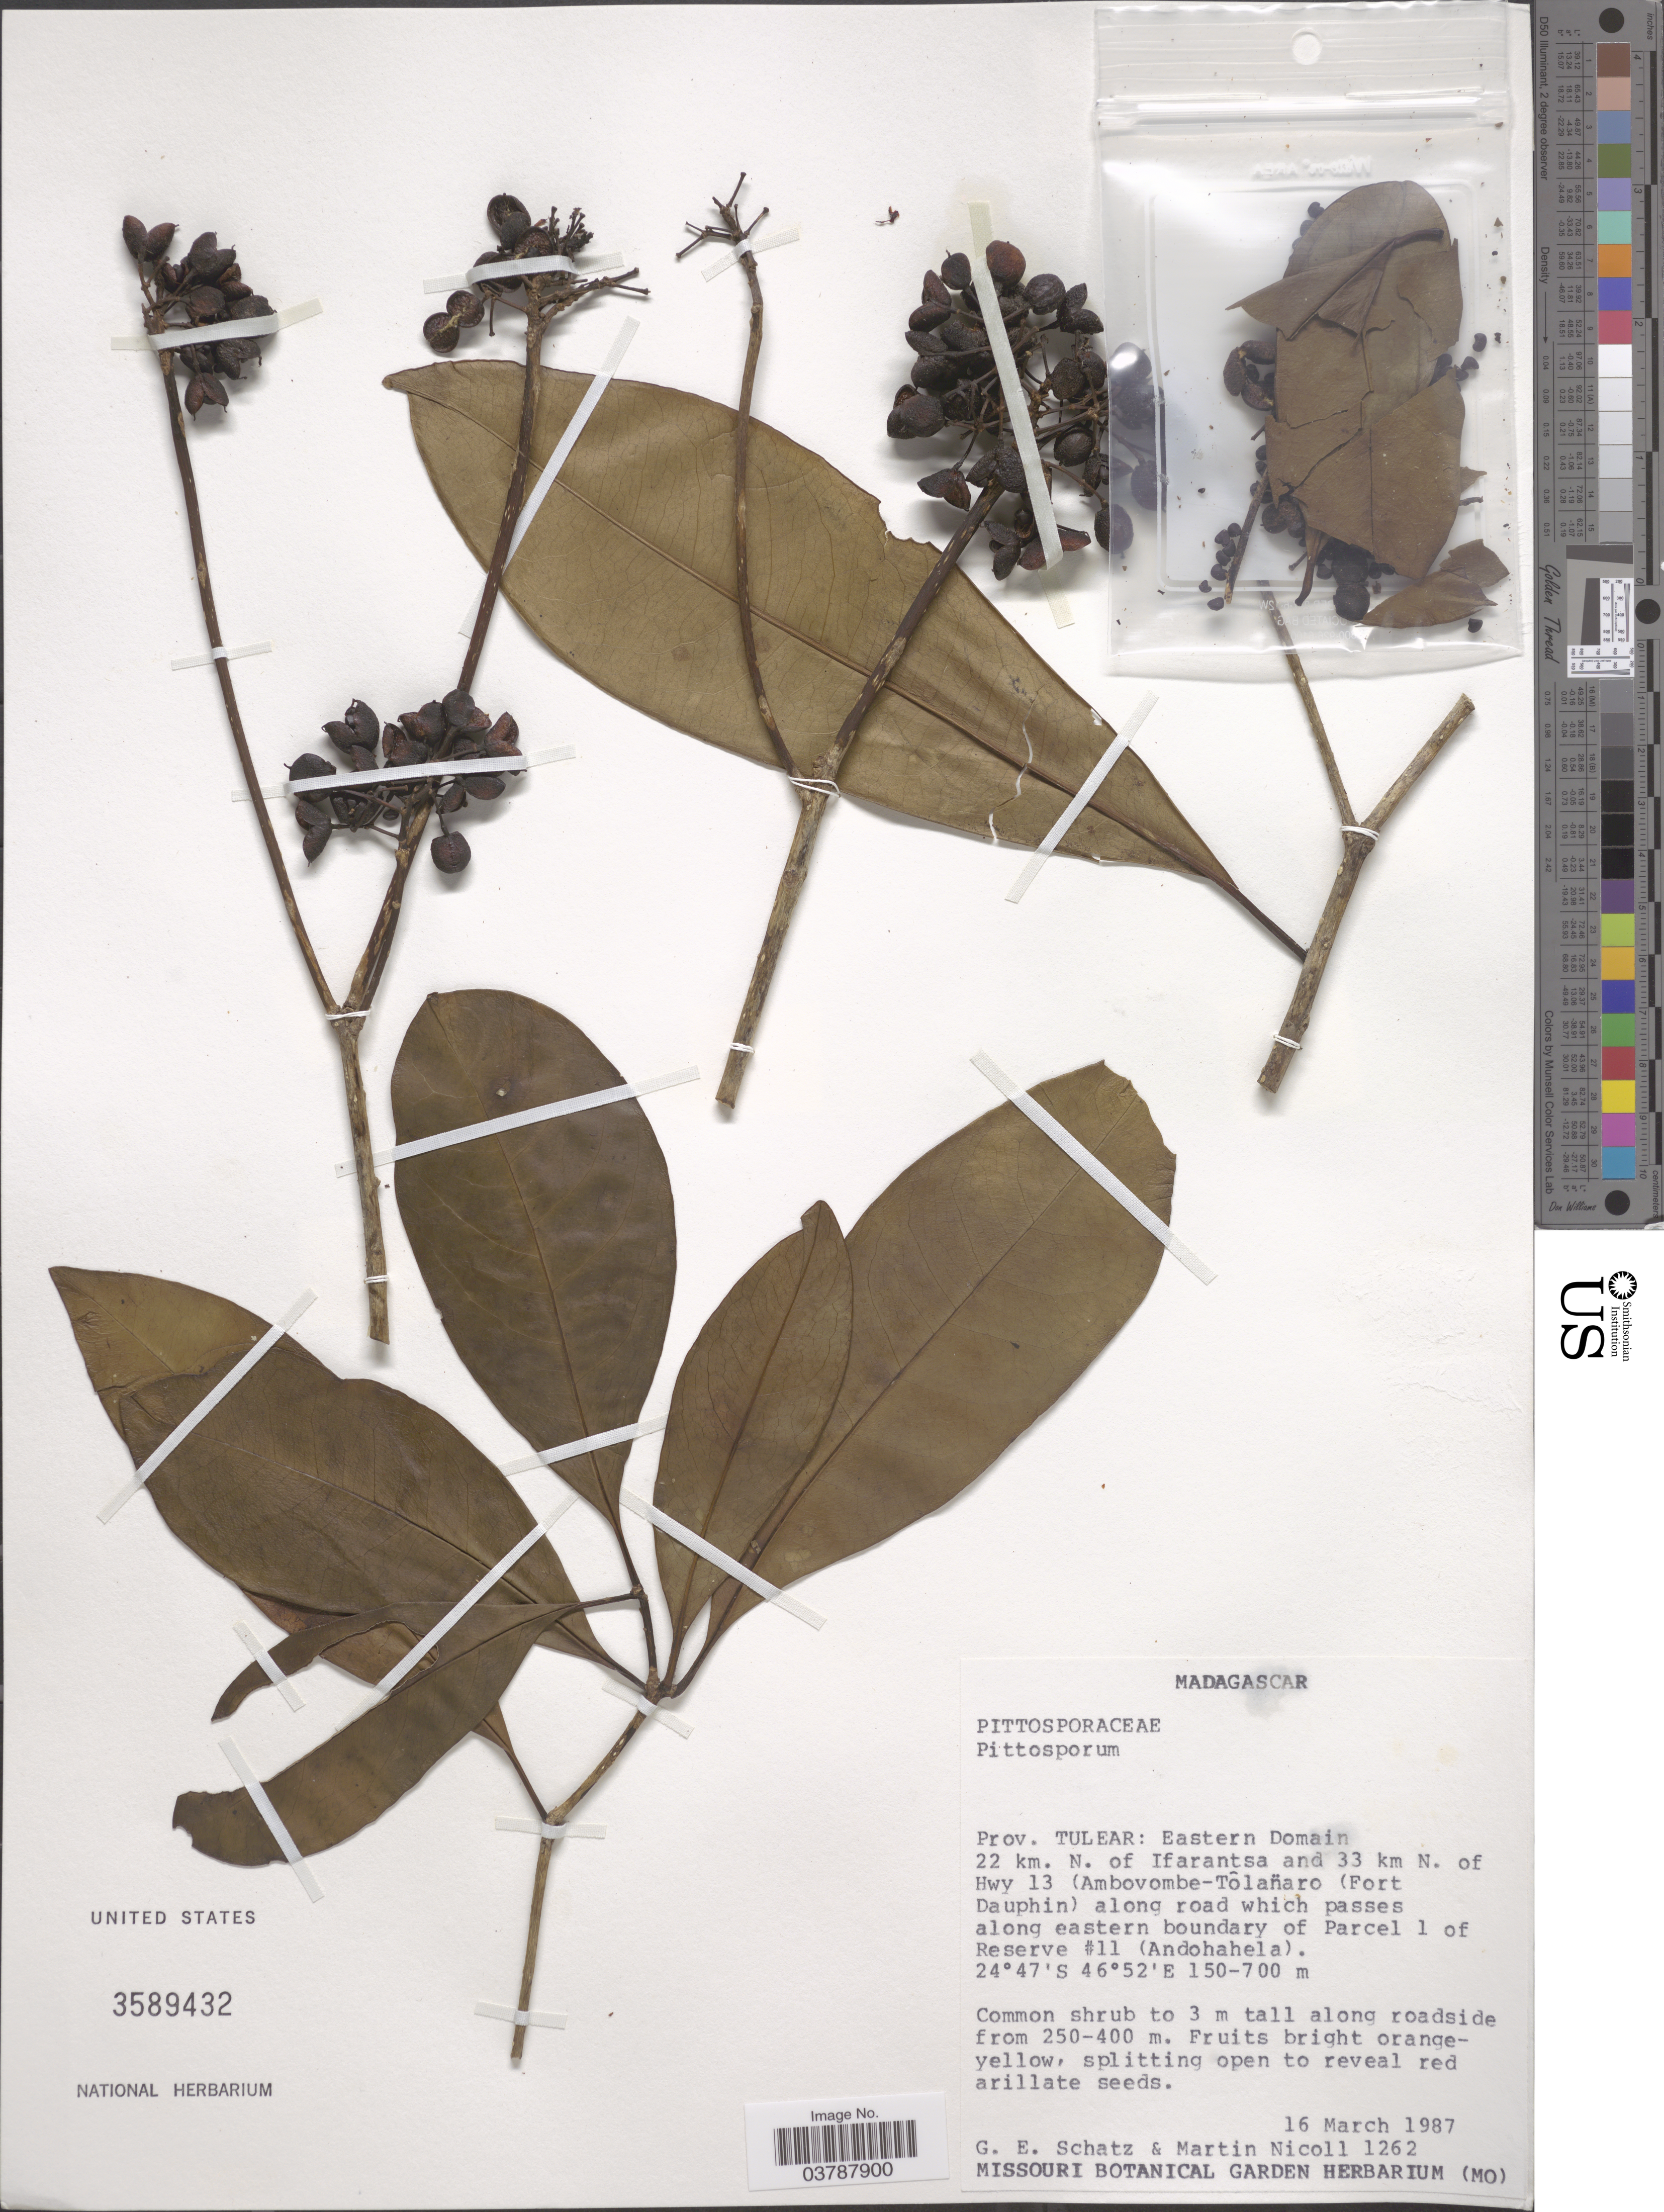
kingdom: Plantae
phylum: Tracheophyta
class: Magnoliopsida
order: Apiales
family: Pittosporaceae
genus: Pittosporum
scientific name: Pittosporum sp.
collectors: G. Schatz & M. Nicoll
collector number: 1262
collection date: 1987-03-16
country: Madagascar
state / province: Anosy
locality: Prov. Tulear: Eastern Domain 22 km. N. of Ifarantsa and 33 km N. of Hwy 13 (Ambovombe-Tôlañaro (Fort Dauphin) along eastern boundary of Parcel 1 of Reserve #11 (Andohahela).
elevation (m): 150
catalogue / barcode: US 3589432